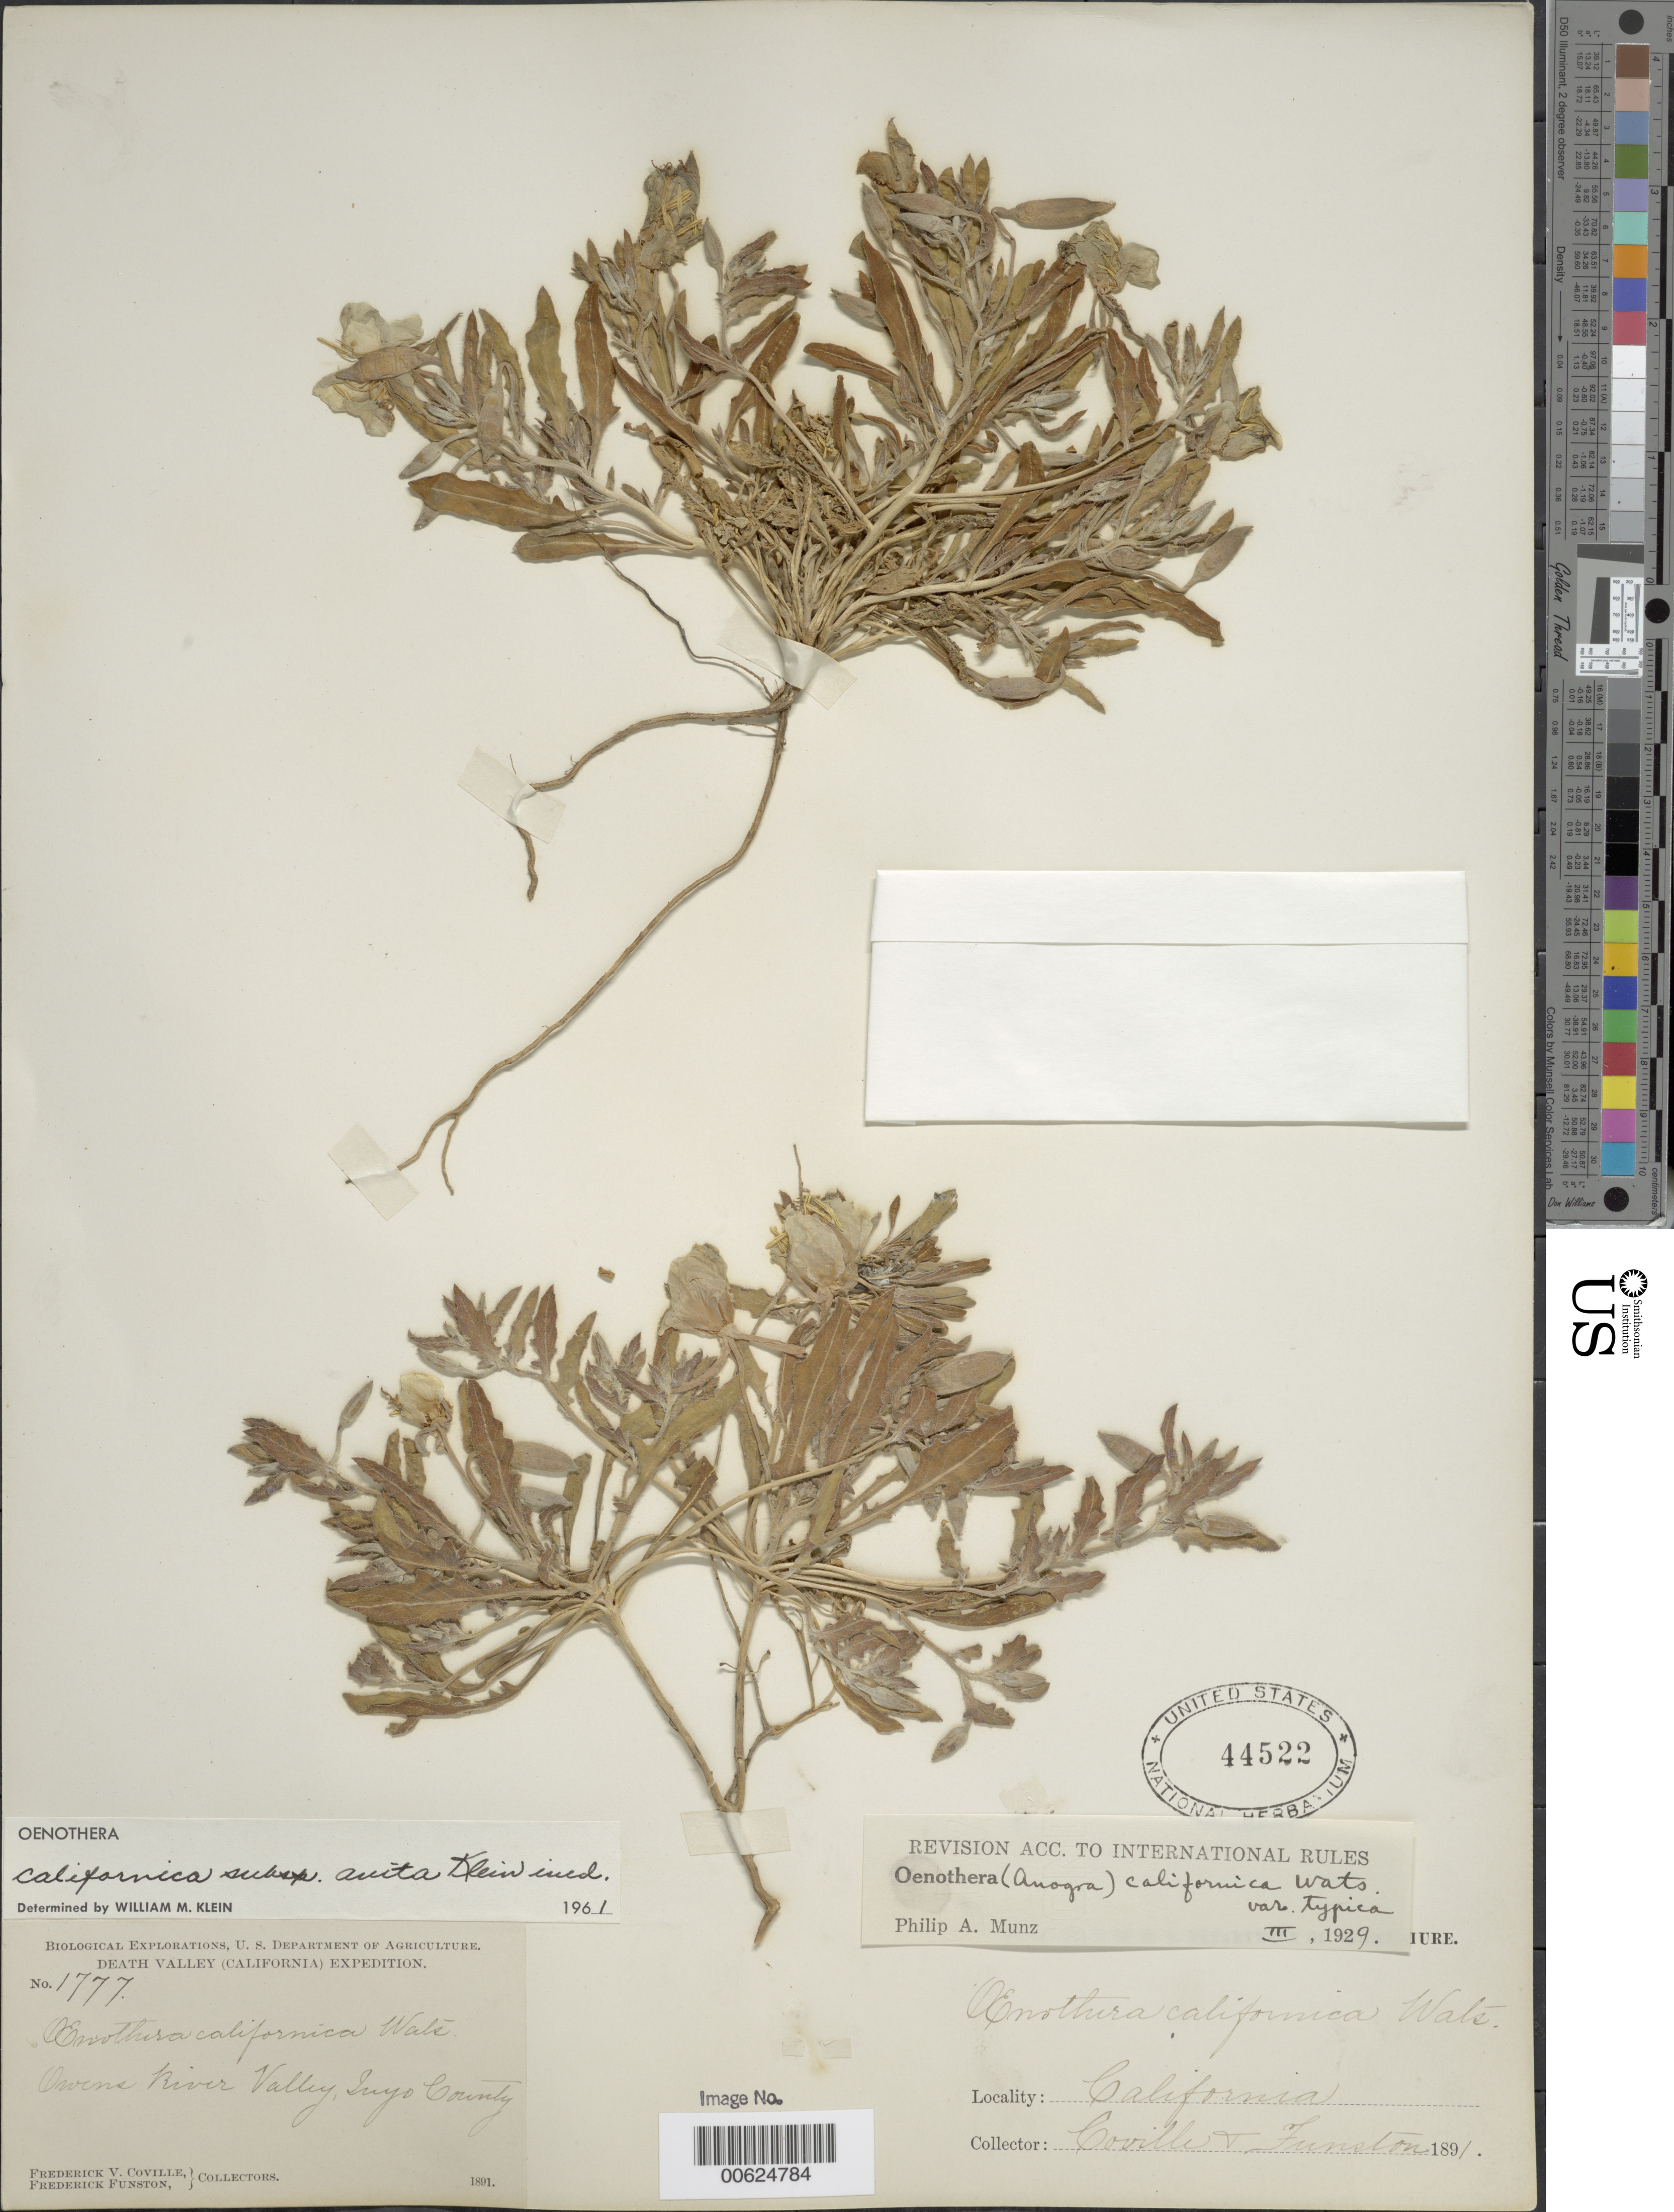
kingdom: Plantae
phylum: Tracheophyta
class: Magnoliopsida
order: Myrtales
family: Onagraceae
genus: Oenothera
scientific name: Oenothera avita subsp. avita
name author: (W.M. Klein) W.M. Klein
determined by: Wagner, W. L., (BOT), Smithsonian Institution - National Museum of Natural History (UNITED STATES)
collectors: F. V. Coville & F. Funston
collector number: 1777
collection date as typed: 1891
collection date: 1891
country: United States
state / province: California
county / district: Inyo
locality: Owens River Valley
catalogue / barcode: US 44522